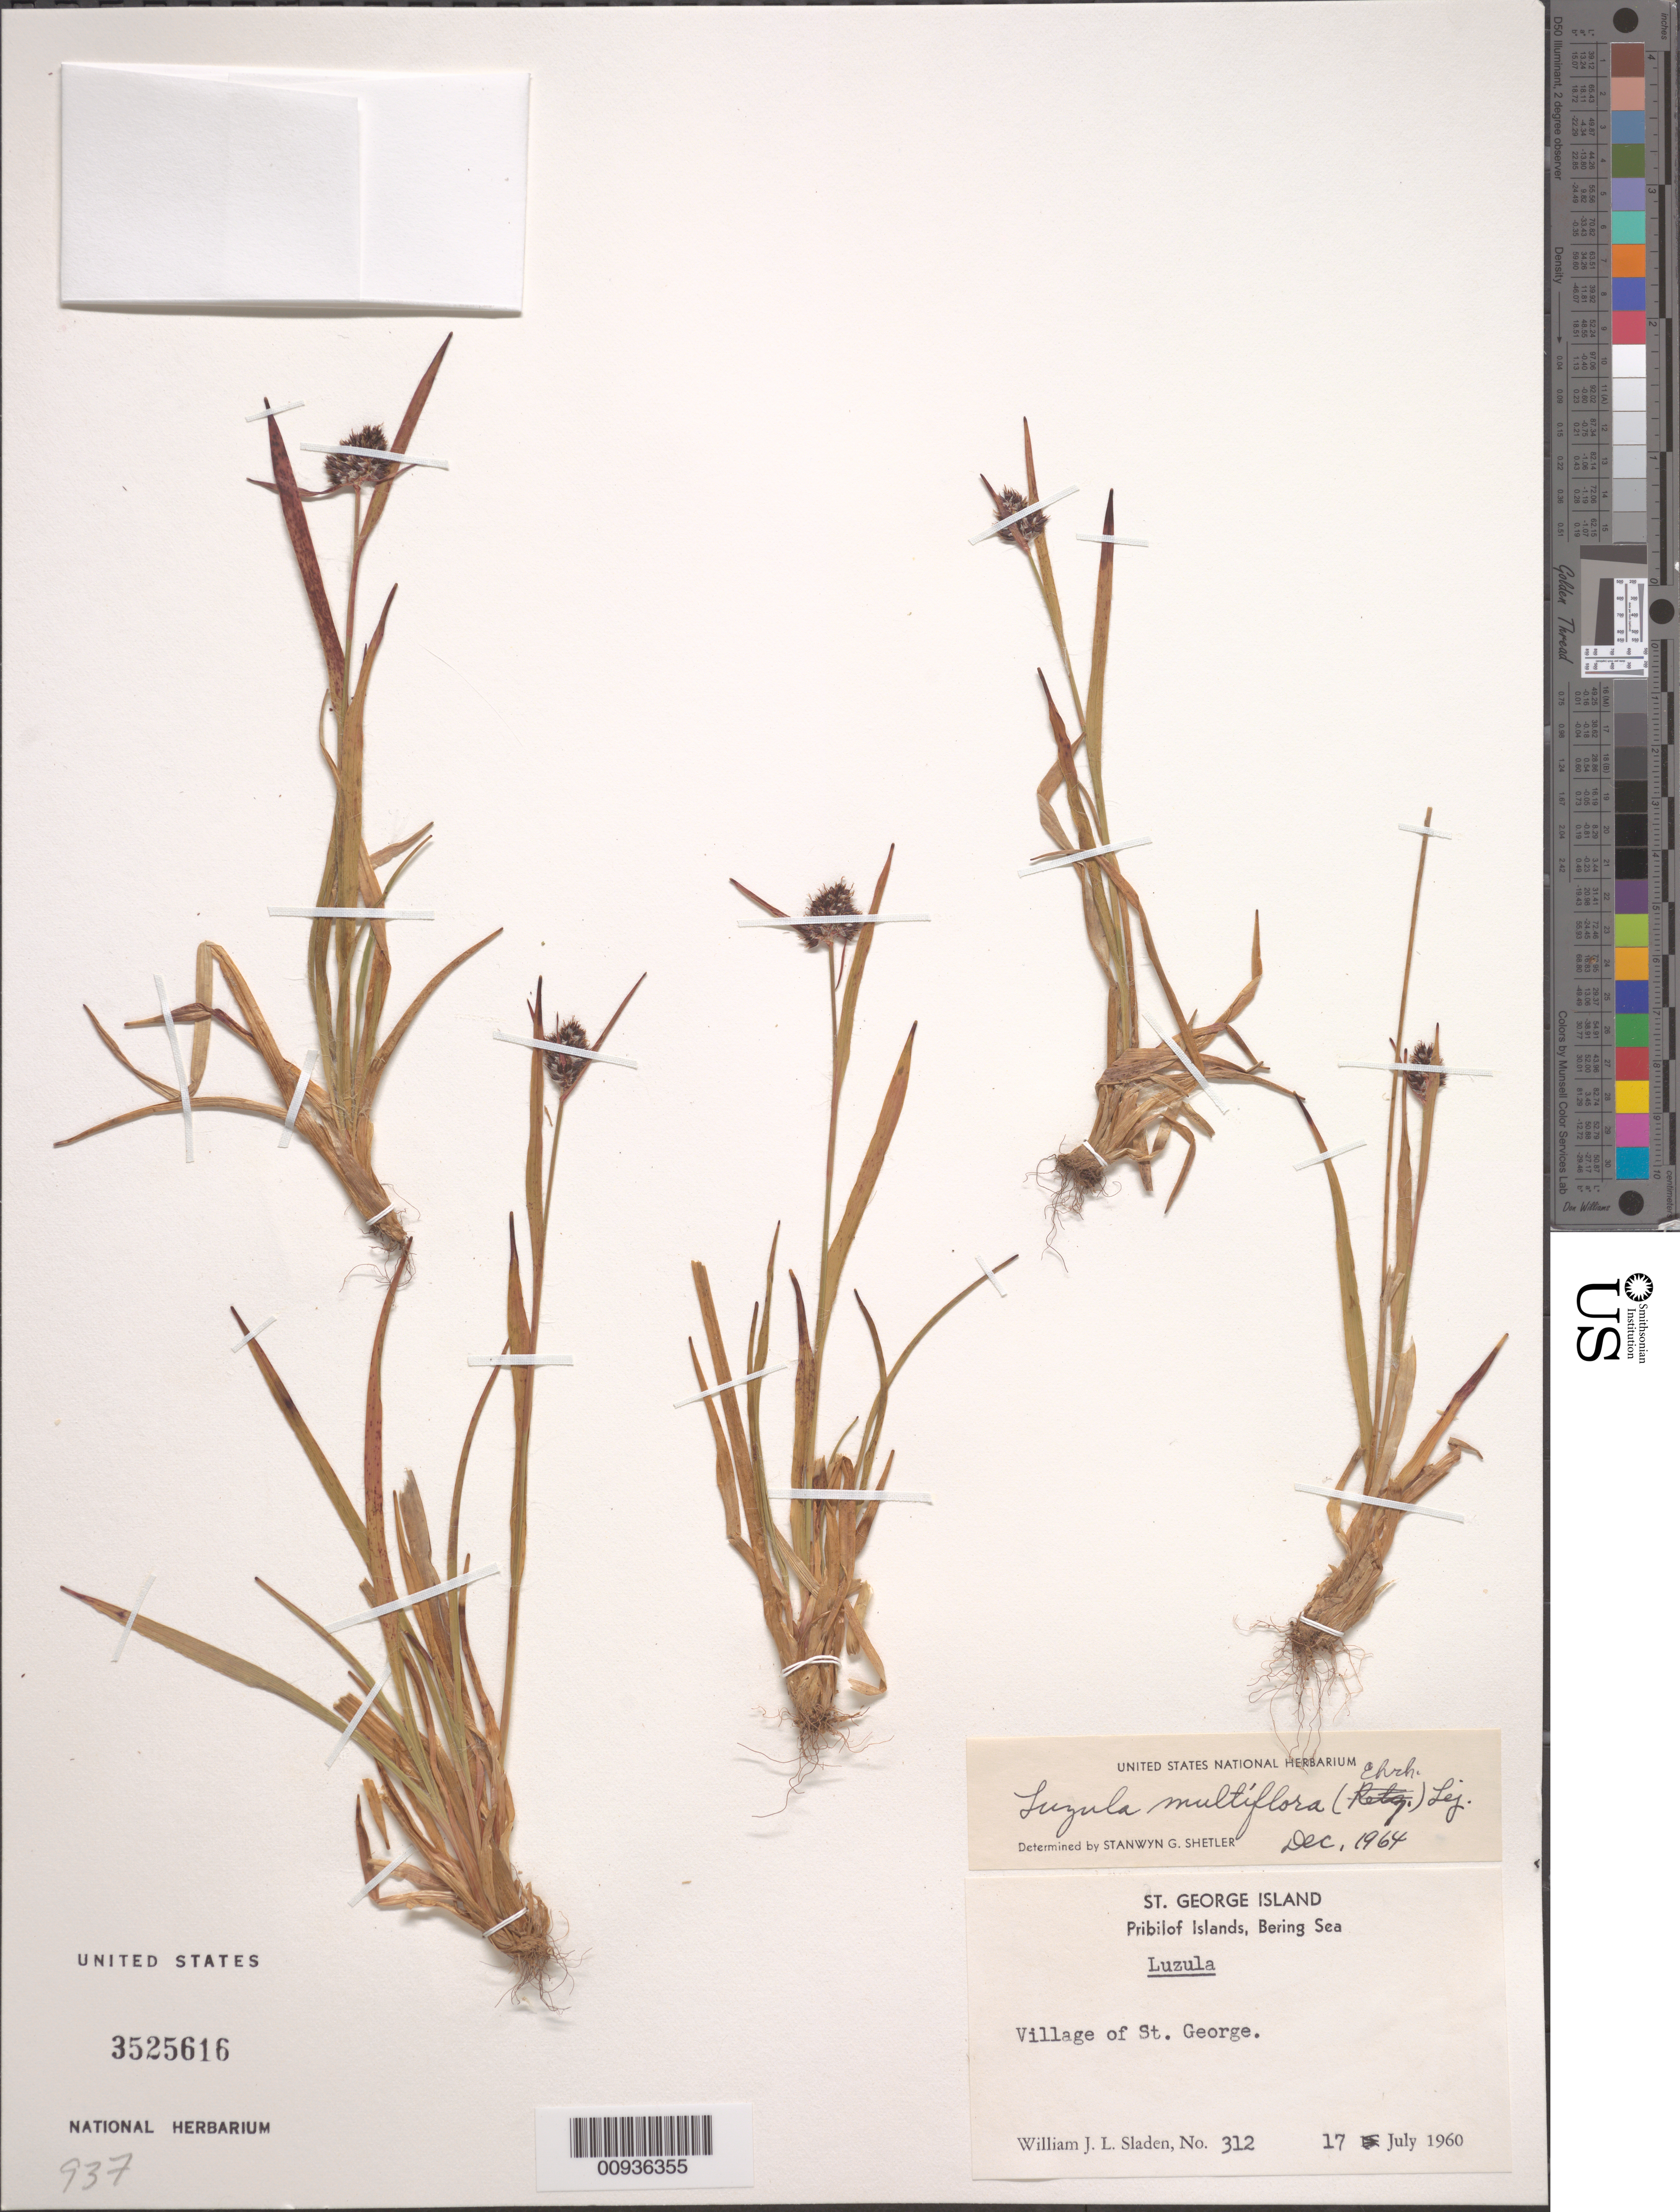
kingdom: Plantae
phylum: Tracheophyta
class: Liliopsida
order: Poales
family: Juncaceae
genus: Luzula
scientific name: Luzula multiflora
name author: (Ehrh.) Lej.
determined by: Shetler, Stanwyn G., (US), NMNH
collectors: W. Sladen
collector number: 312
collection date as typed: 17 Jul 1960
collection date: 1960-07-17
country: United States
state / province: Alaska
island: St. George Island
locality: St. George Island. Village of St. George., Bering Sea, Pribilof Islands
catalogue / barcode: US 3525616